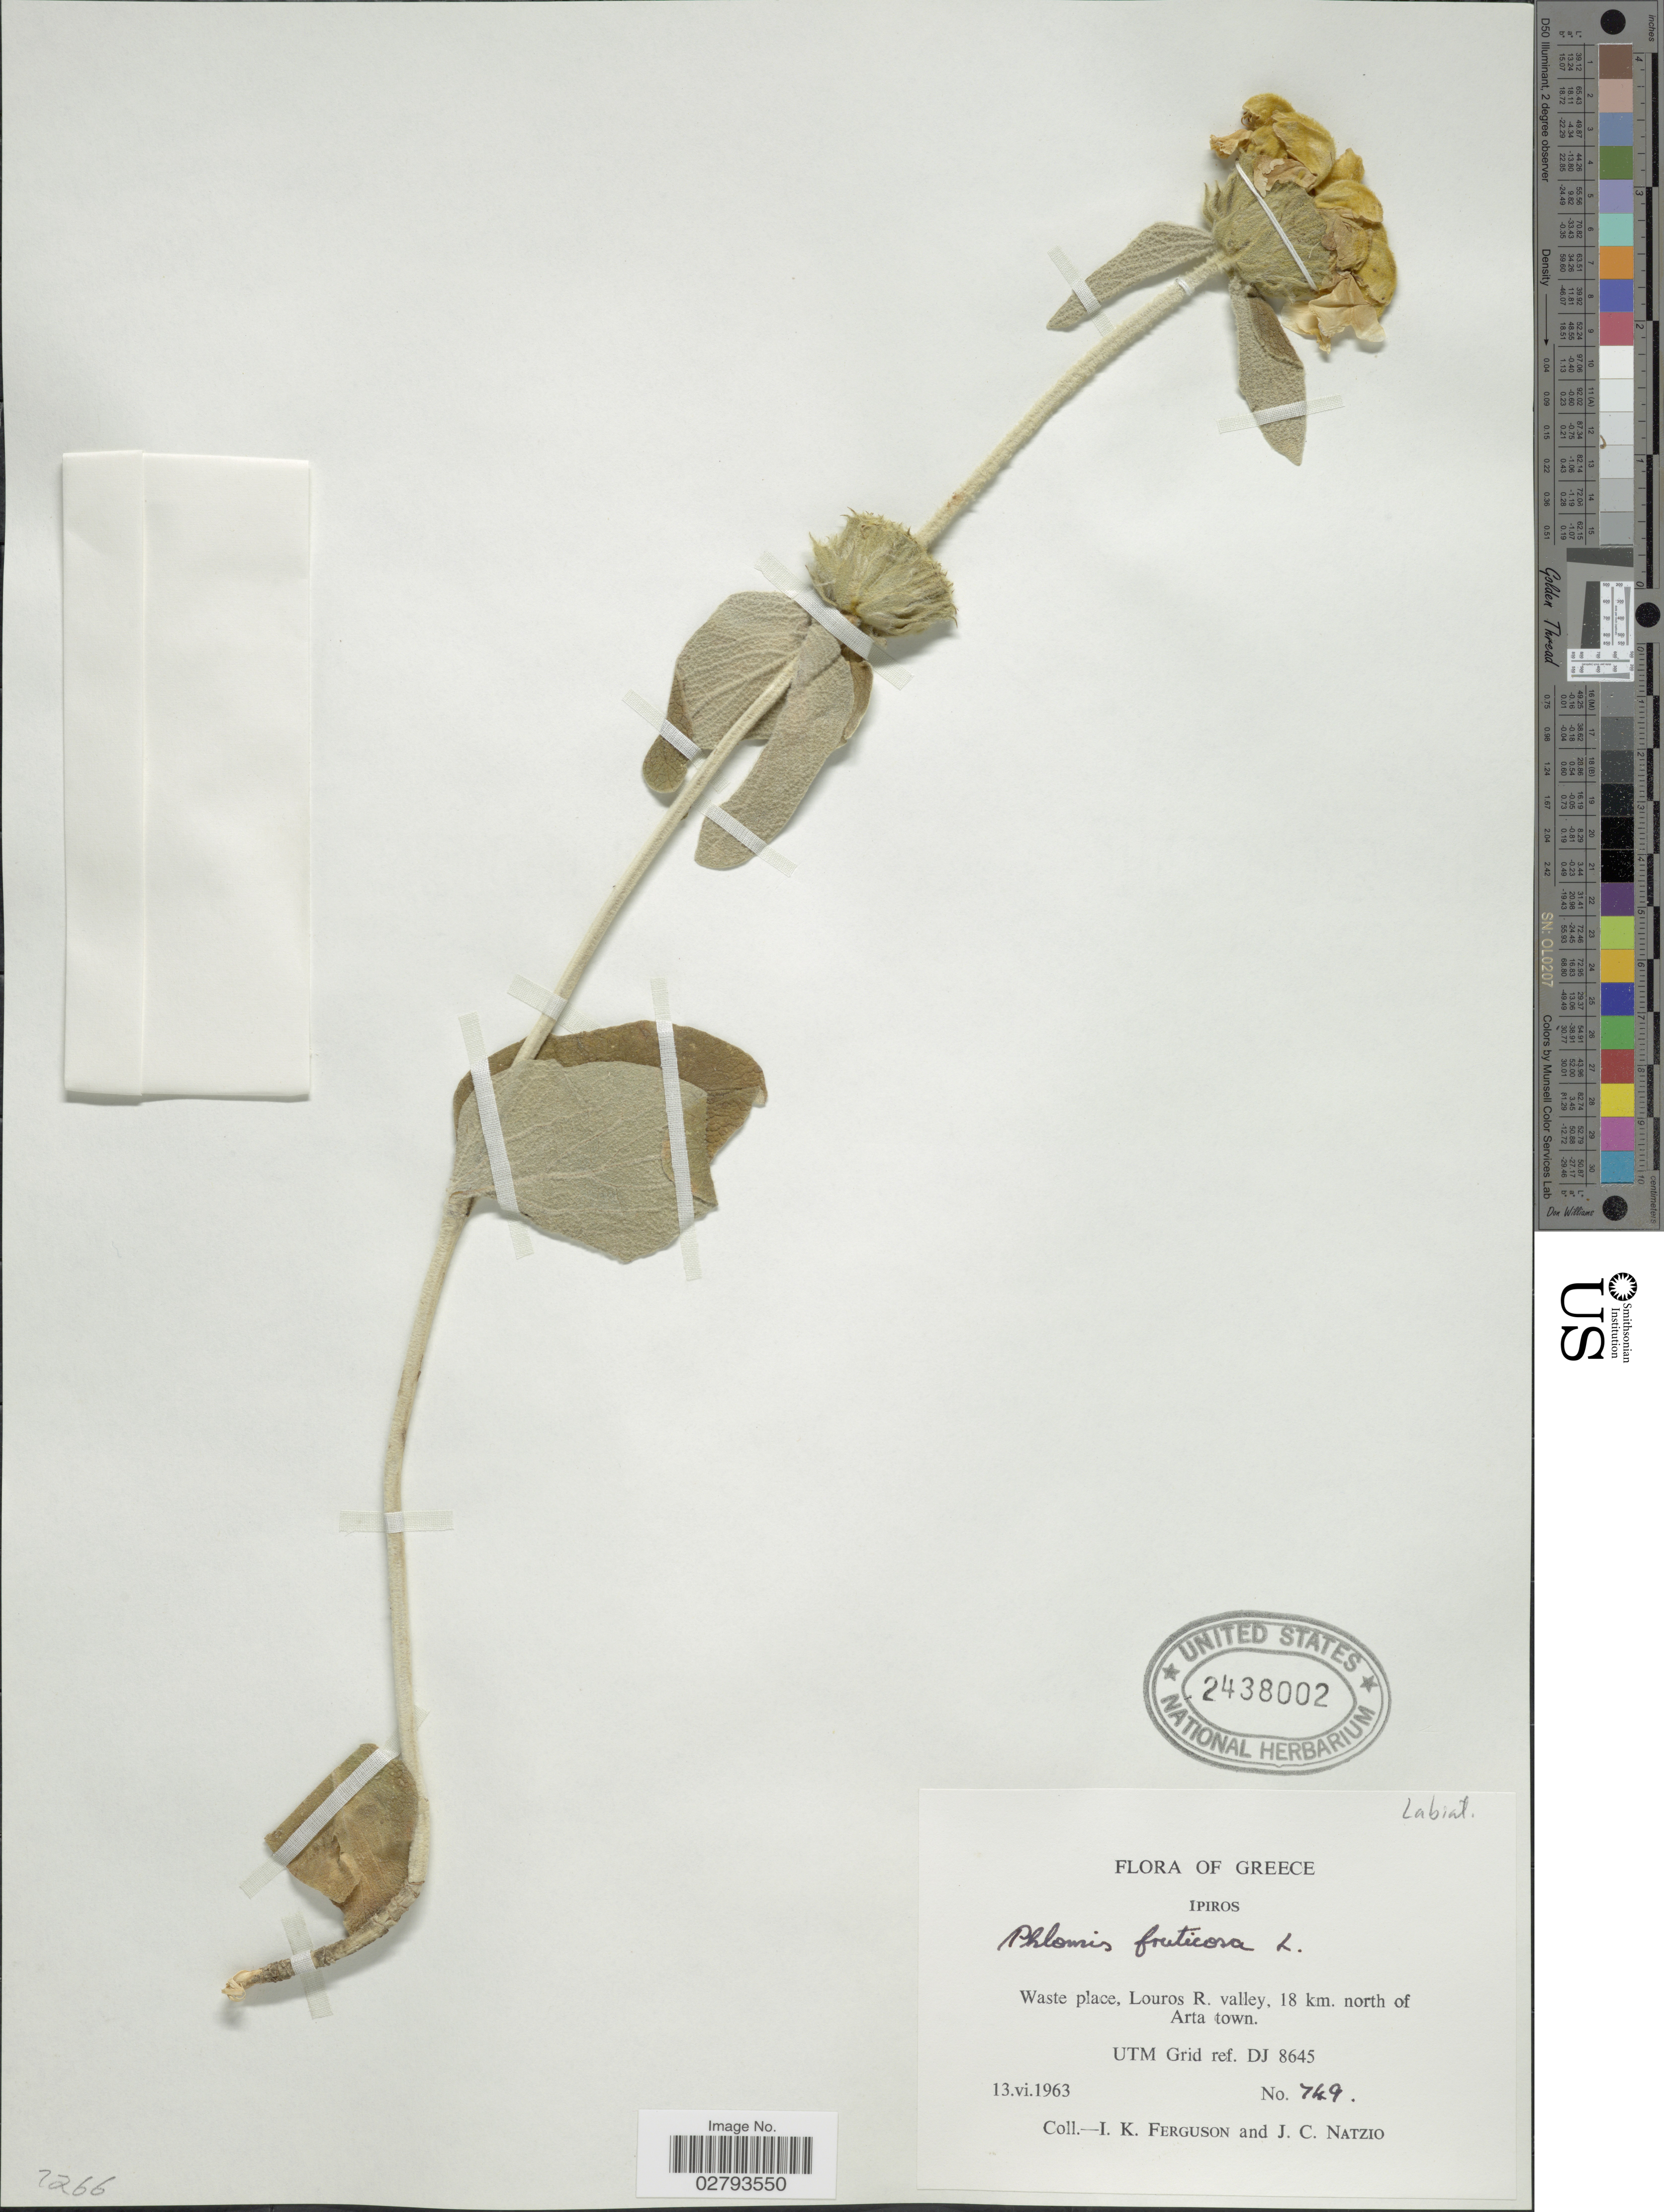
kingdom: Plantae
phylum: Tracheophyta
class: Magnoliopsida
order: Lamiales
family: Lamiaceae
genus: Phlomis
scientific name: Phlomis fruticosa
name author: L.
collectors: I. K. Ferguson & J. Natzio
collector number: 749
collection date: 1963-06-13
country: Greece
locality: Ipiros. Louros R. valley, 18 km. north of Arta town. UTM Grid ref. DJ 8645.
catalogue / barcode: US 2438002